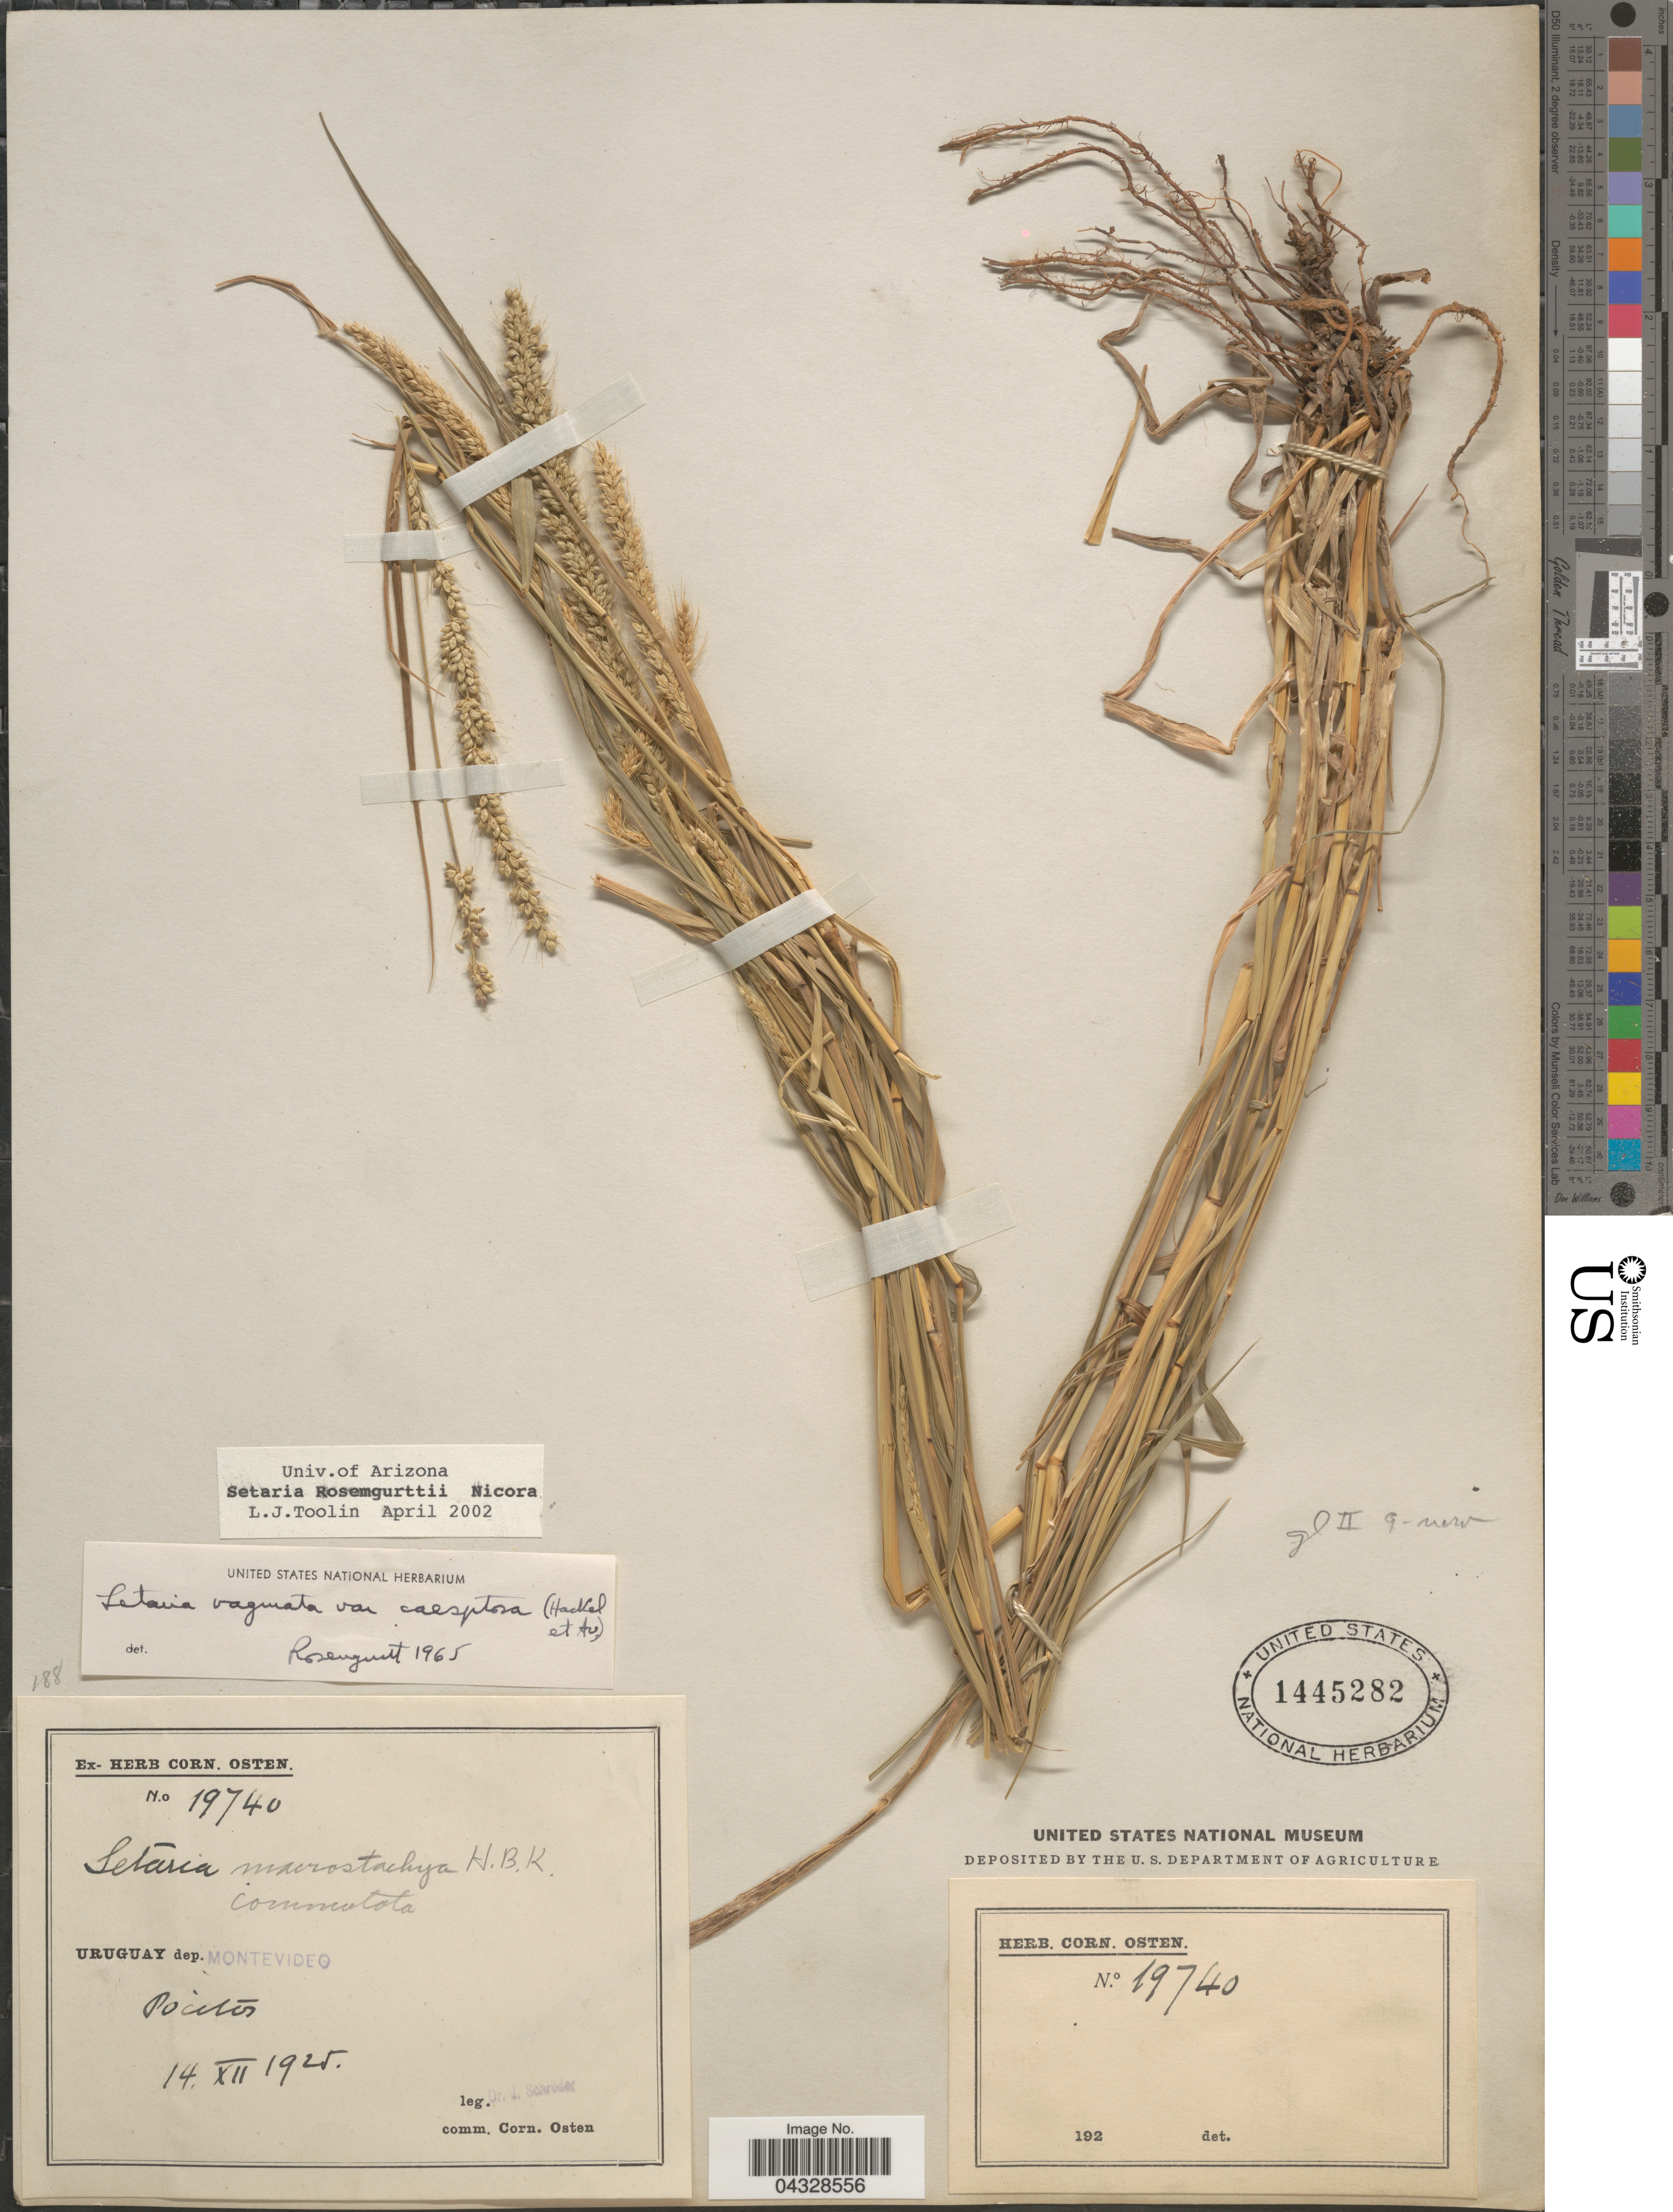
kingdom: Plantae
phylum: Tracheophyta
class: Liliopsida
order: Poales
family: Poaceae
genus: Setaria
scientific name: Setaria rosengurttii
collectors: J. Schröder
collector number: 19740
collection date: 1925-12-14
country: Uruguay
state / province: Montevideo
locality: Dep. Montevideo. Pocitos.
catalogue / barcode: US 1445282